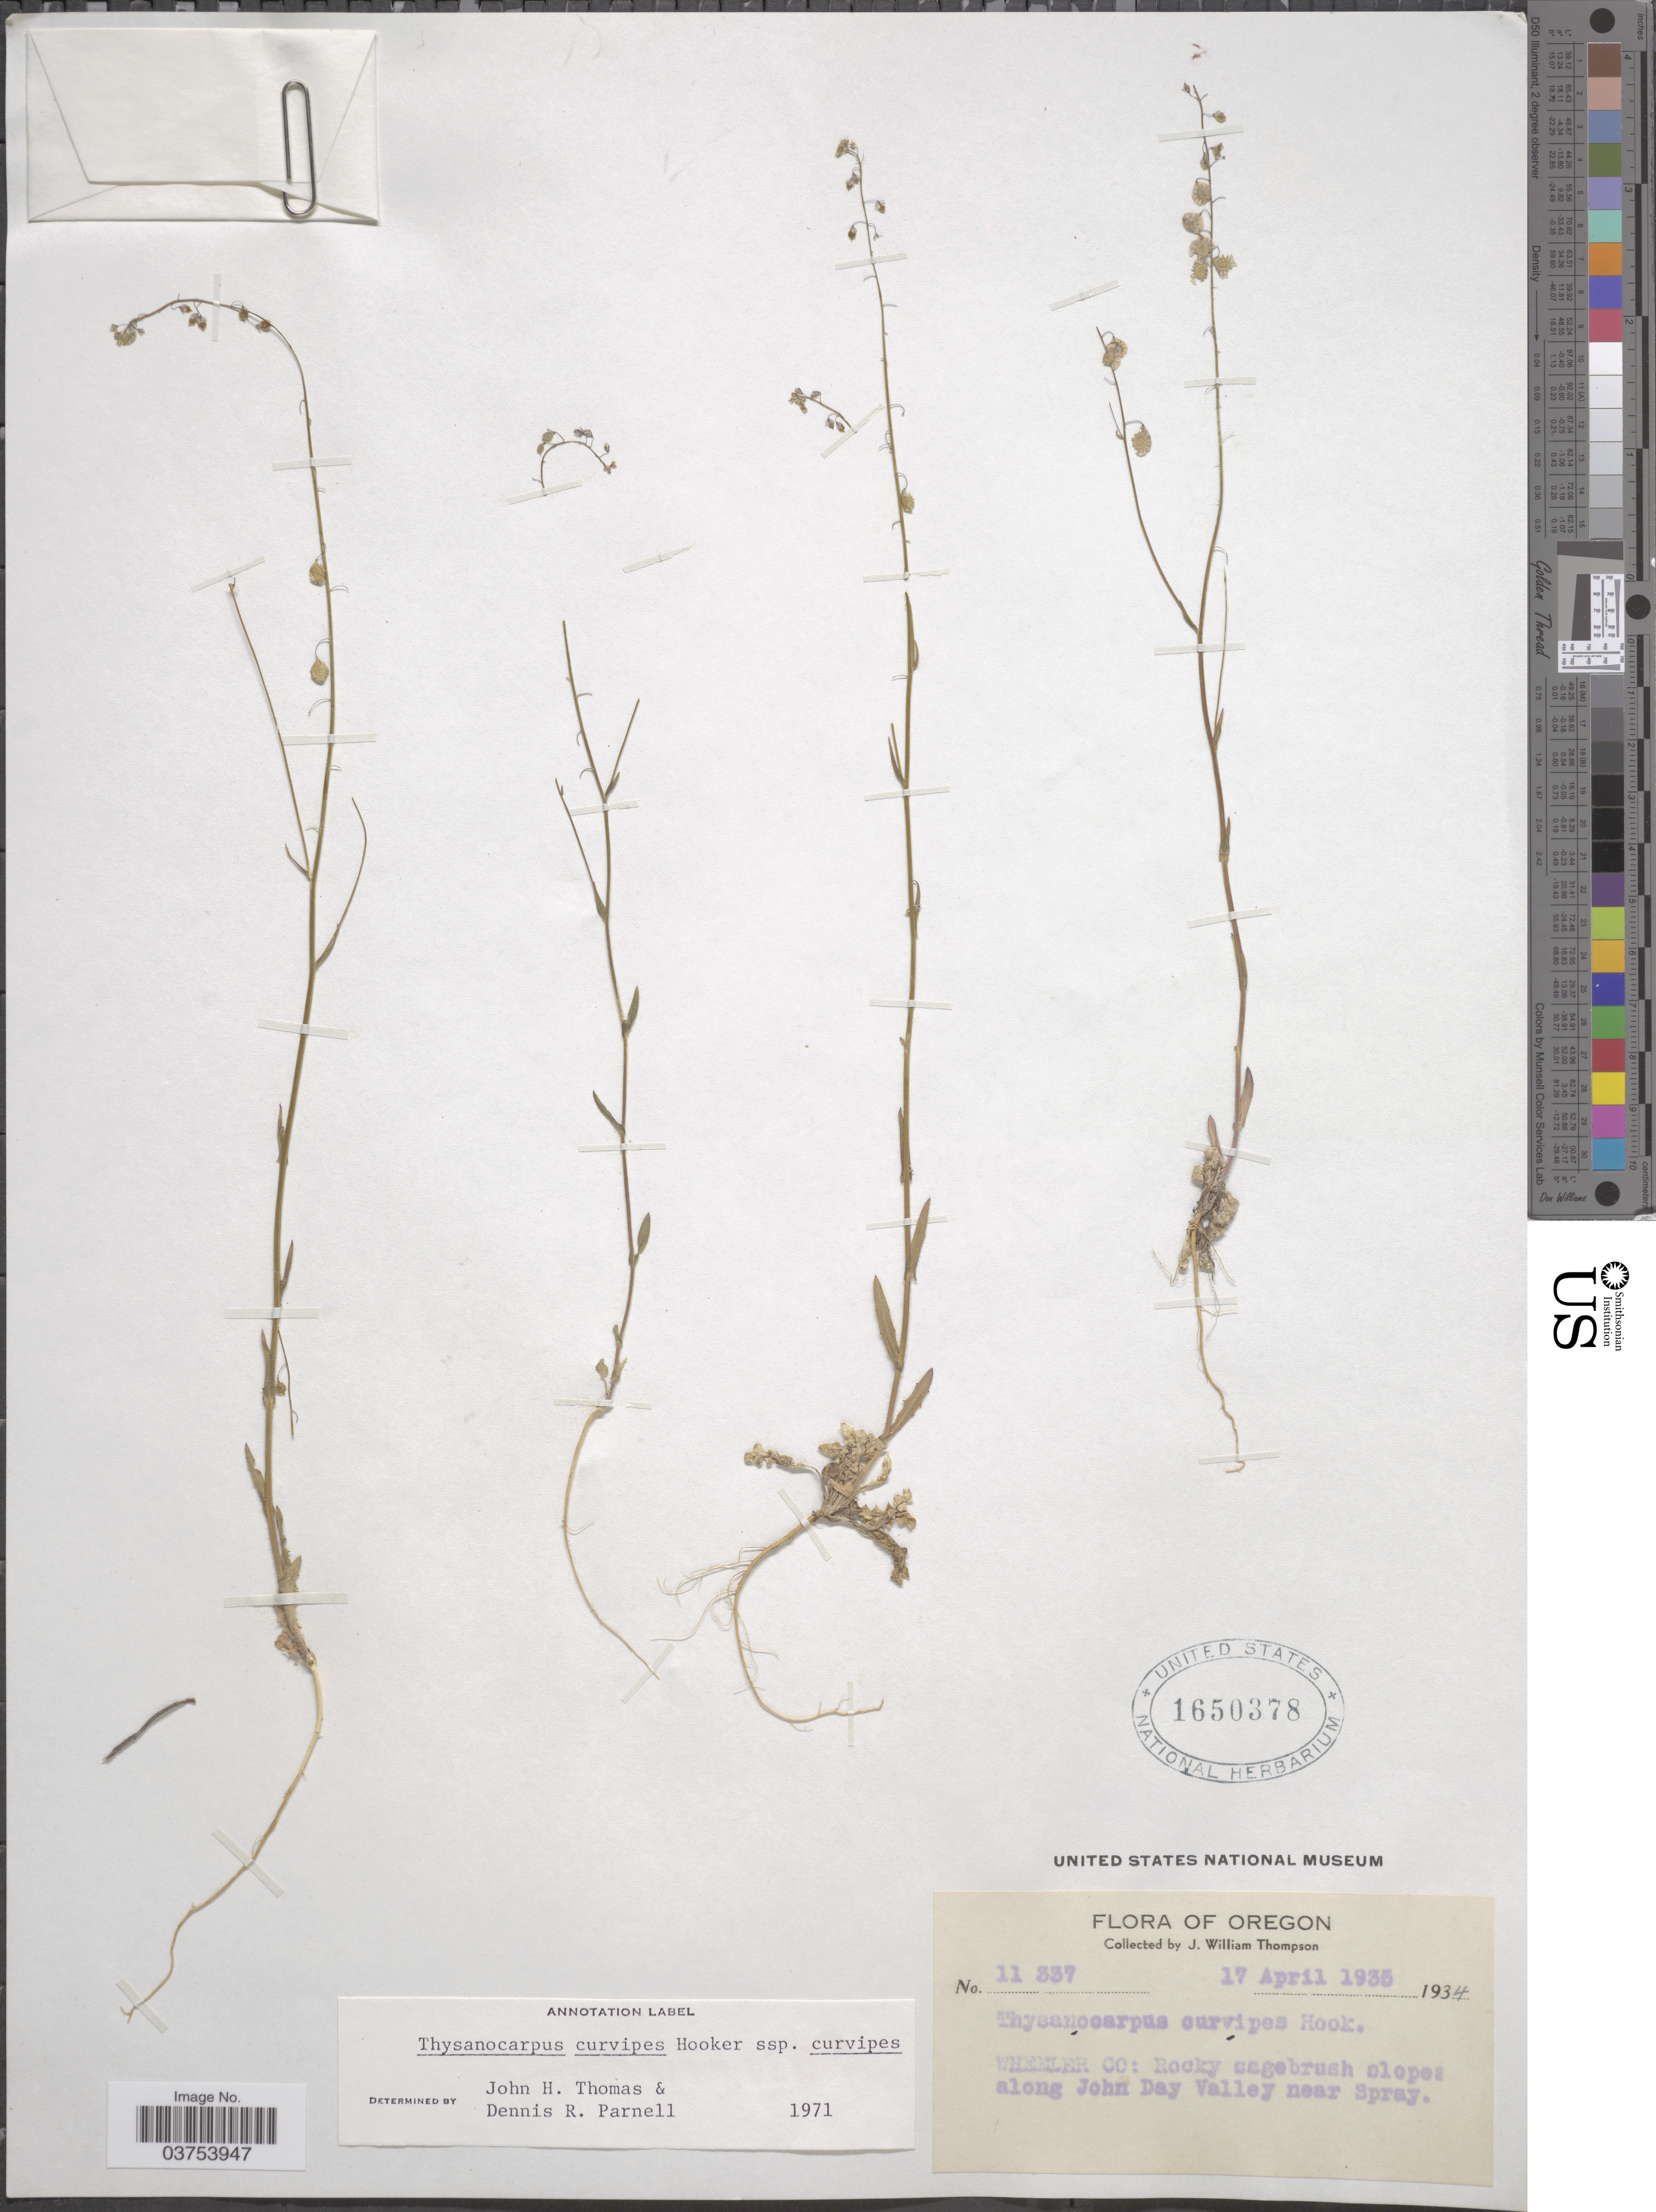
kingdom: Plantae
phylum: Tracheophyta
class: Magnoliopsida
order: Brassicales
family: Brassicaceae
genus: Thysanocarpus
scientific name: Thysanocarpus curvipes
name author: Hook.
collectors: J. W. Thompson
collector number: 11337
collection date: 1934/1935-04-17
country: United States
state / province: Oregon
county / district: Wheeler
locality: Wheeler Co: Rocky sagebrush slopes along John Day Valley near Spray.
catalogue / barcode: US 1650378